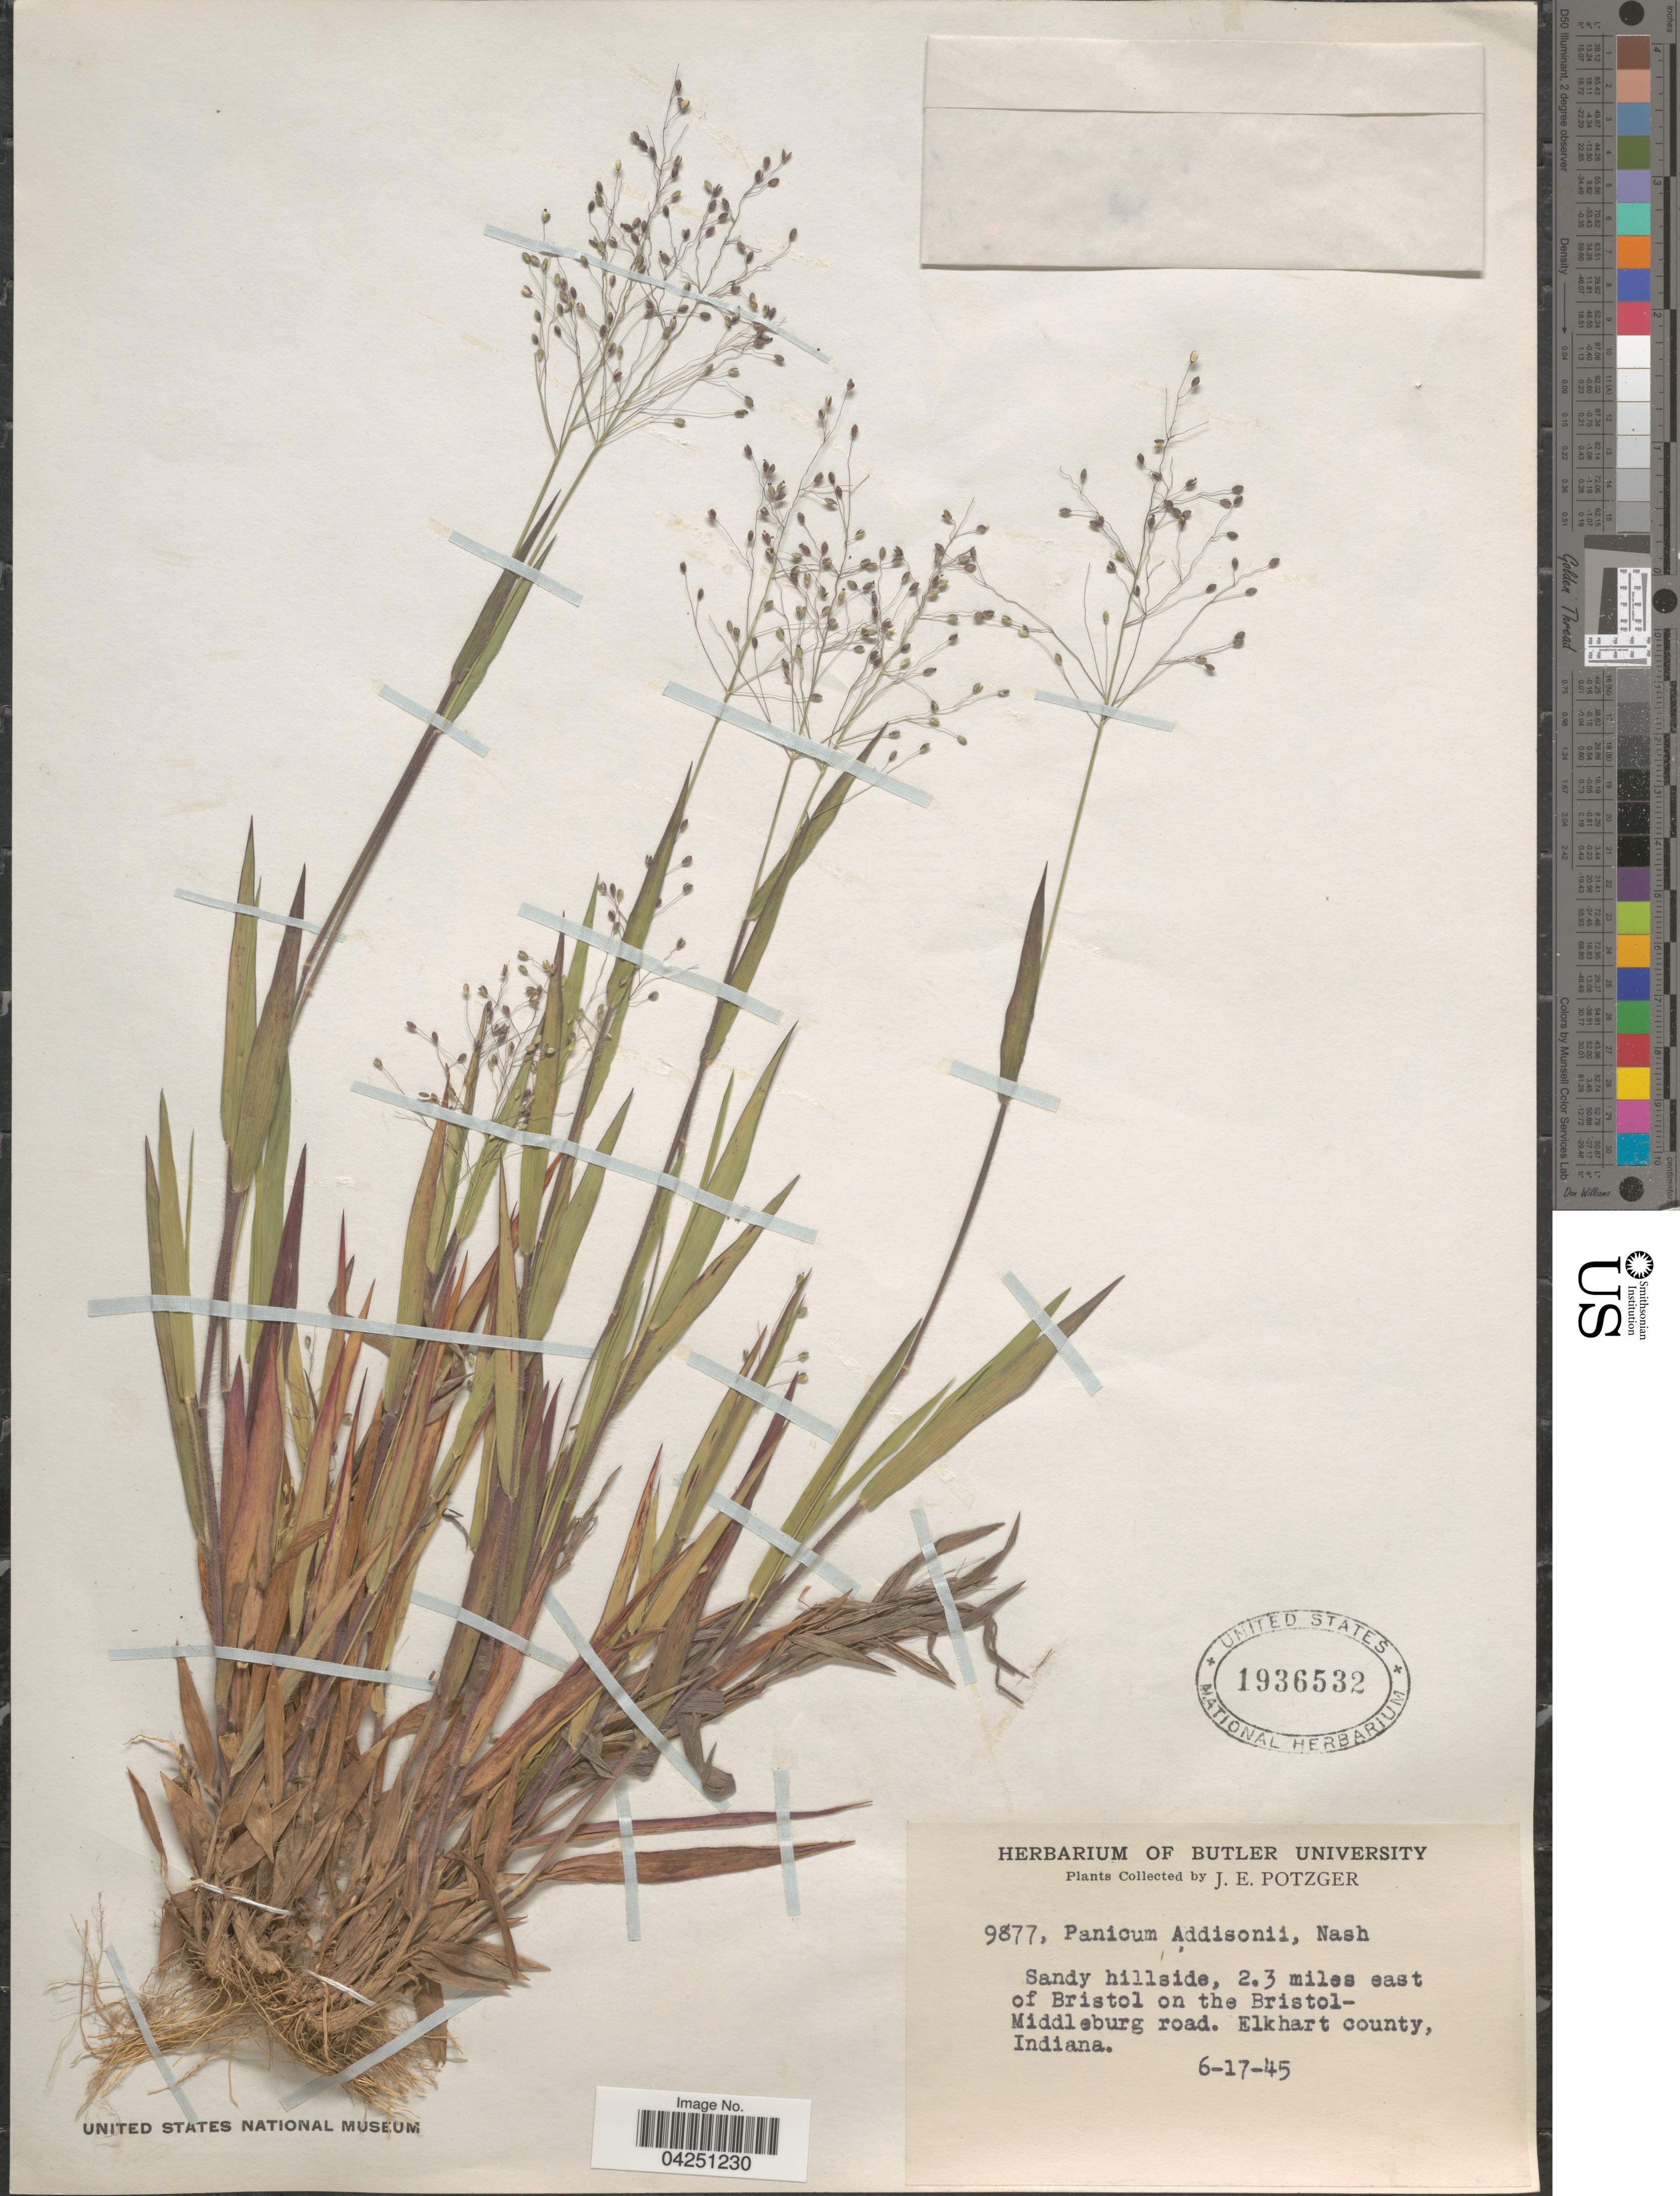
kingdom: Plantae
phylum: Tracheophyta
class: Liliopsida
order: Poales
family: Poaceae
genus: Dichanthelium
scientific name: Dichanthelium acuminatum var. acuminatum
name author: (Sw.) Gould & C.A. Clark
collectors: J. Potzger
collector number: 9877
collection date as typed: Transcribed d/m/y: 17/6/45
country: United States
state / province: Indiana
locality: Sandy hillside, 2.3 miles east of Bristol on the Bristol-Middleburg road. Elkhart county.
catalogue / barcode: US 1936532